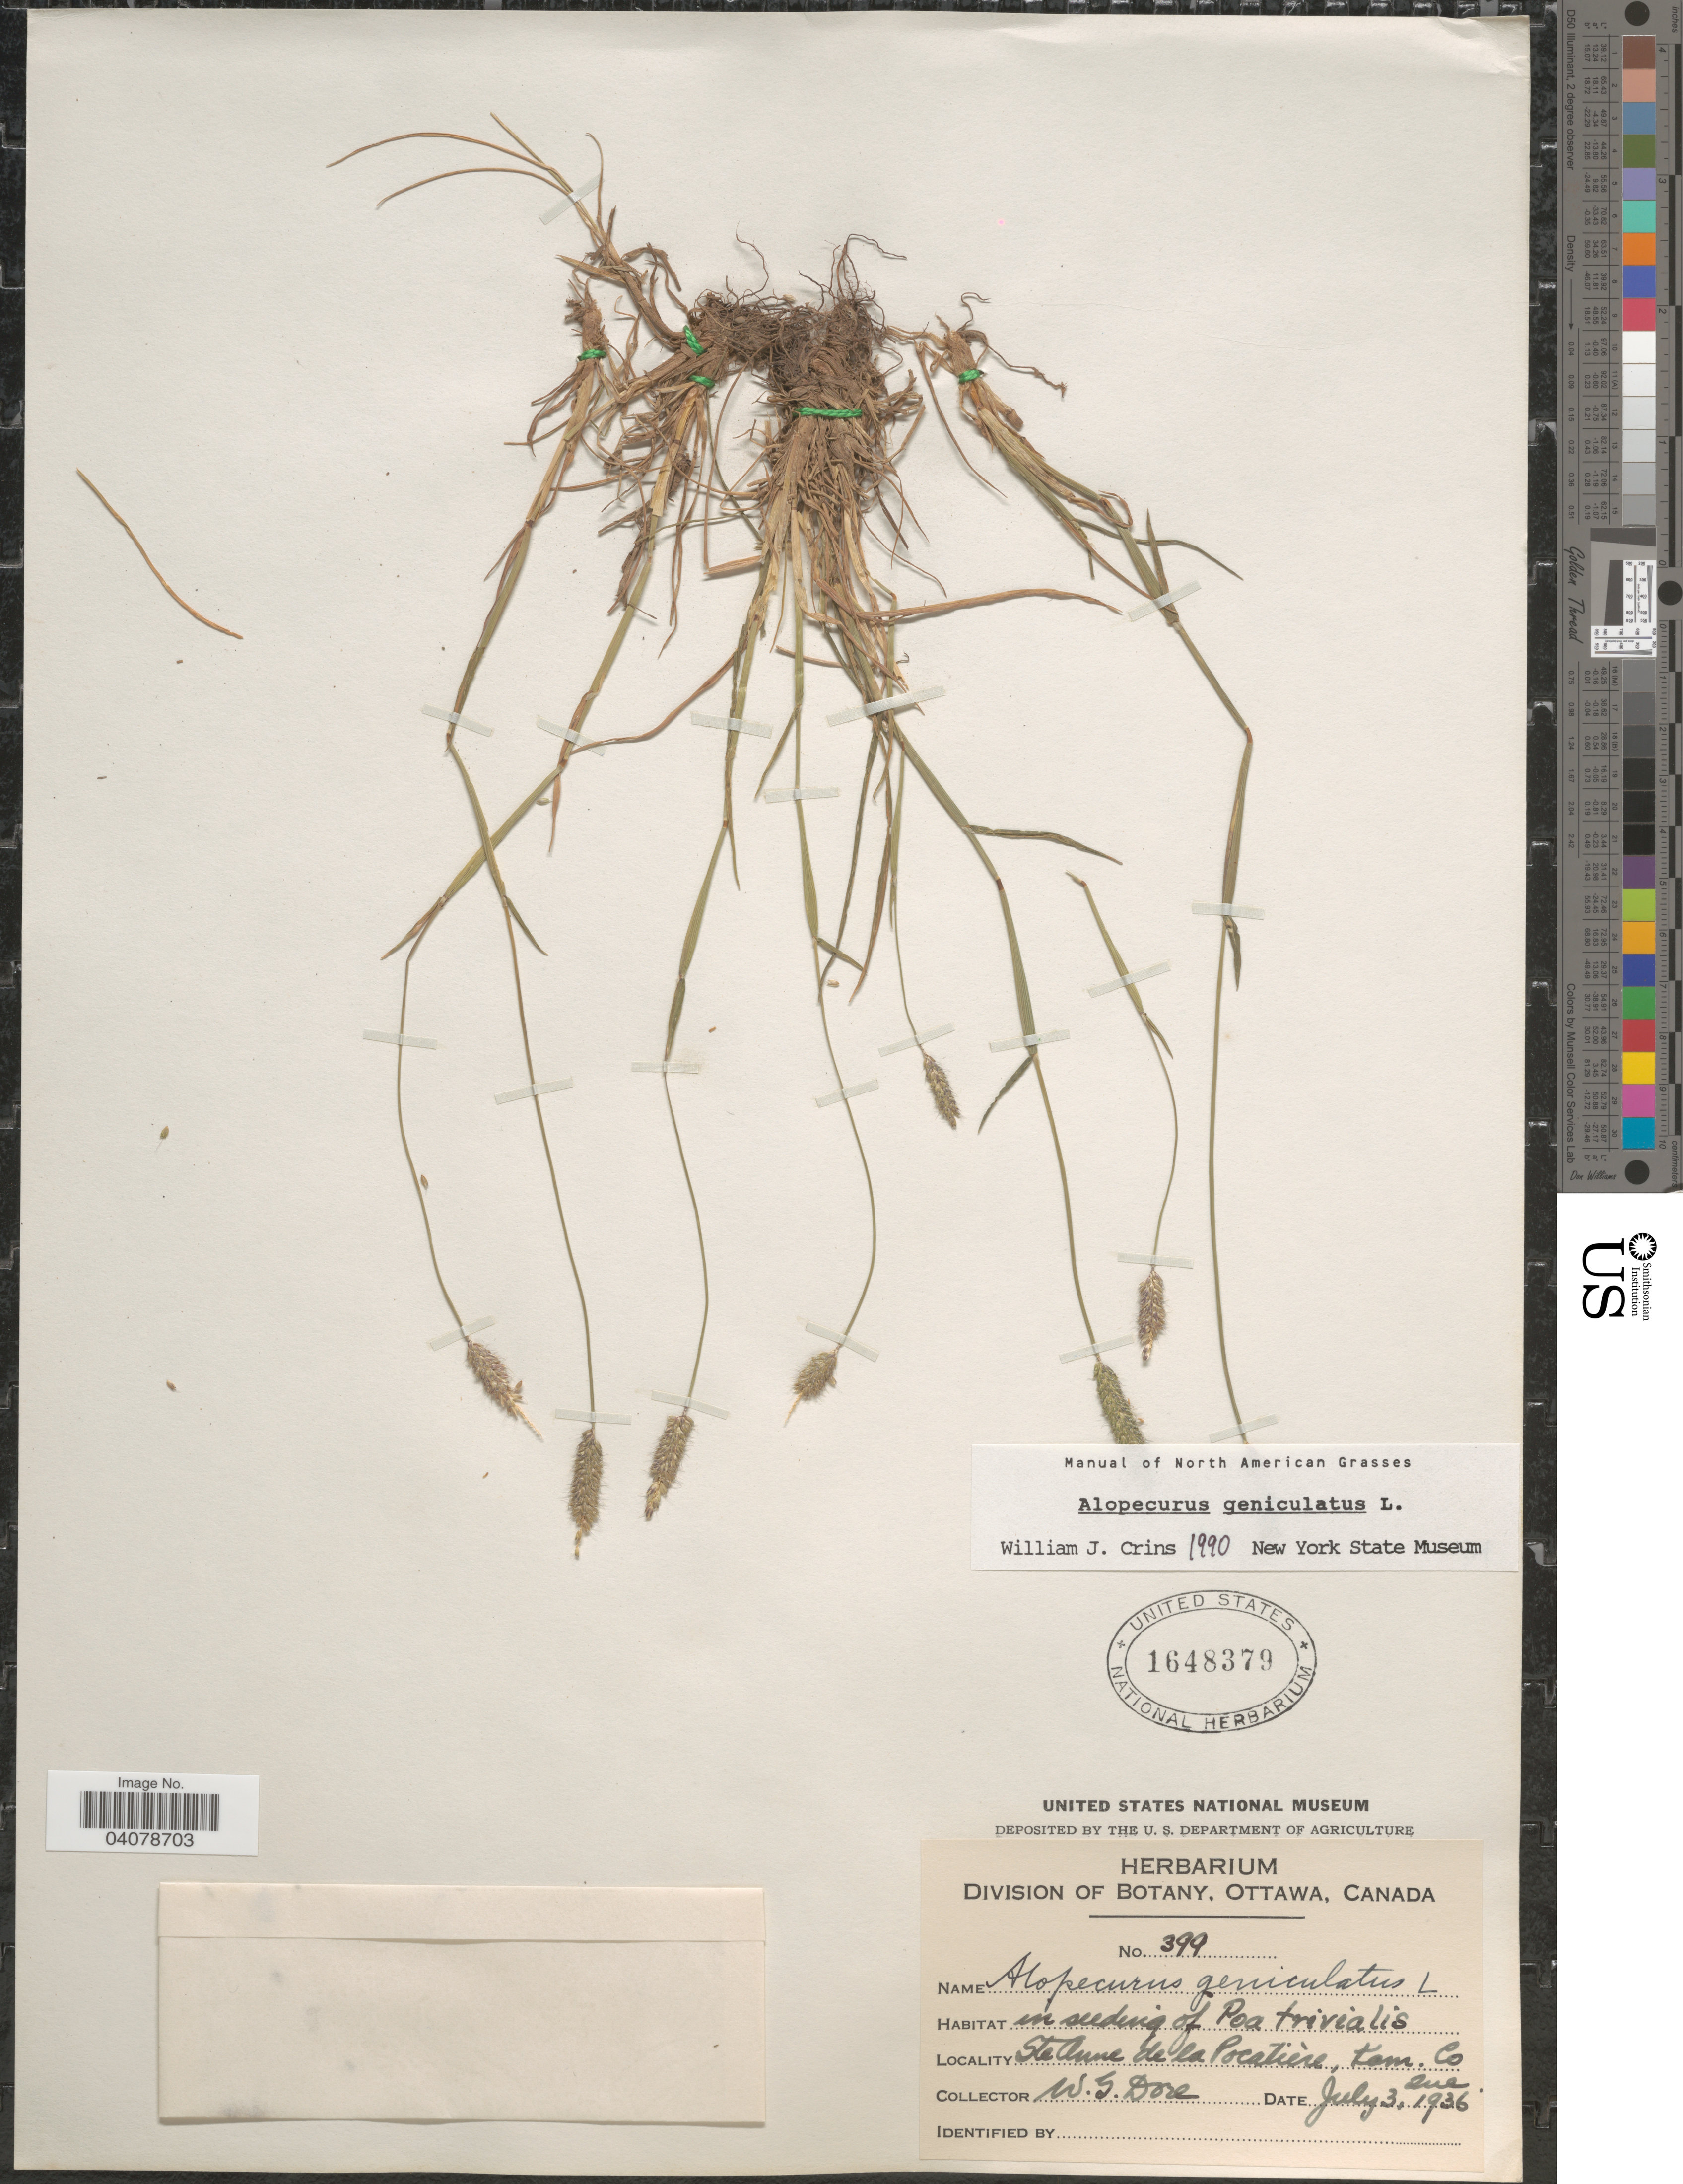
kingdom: Plantae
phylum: Tracheophyta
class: Liliopsida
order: Poales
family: Poaceae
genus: Alopecurus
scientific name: Alopecurus geniculatus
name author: L.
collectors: W. Dore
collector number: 399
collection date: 1936-07-03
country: Canada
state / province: Quebec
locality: Ste Anne de la Pocatière, Kam. Co. Que.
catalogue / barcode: US 1648379